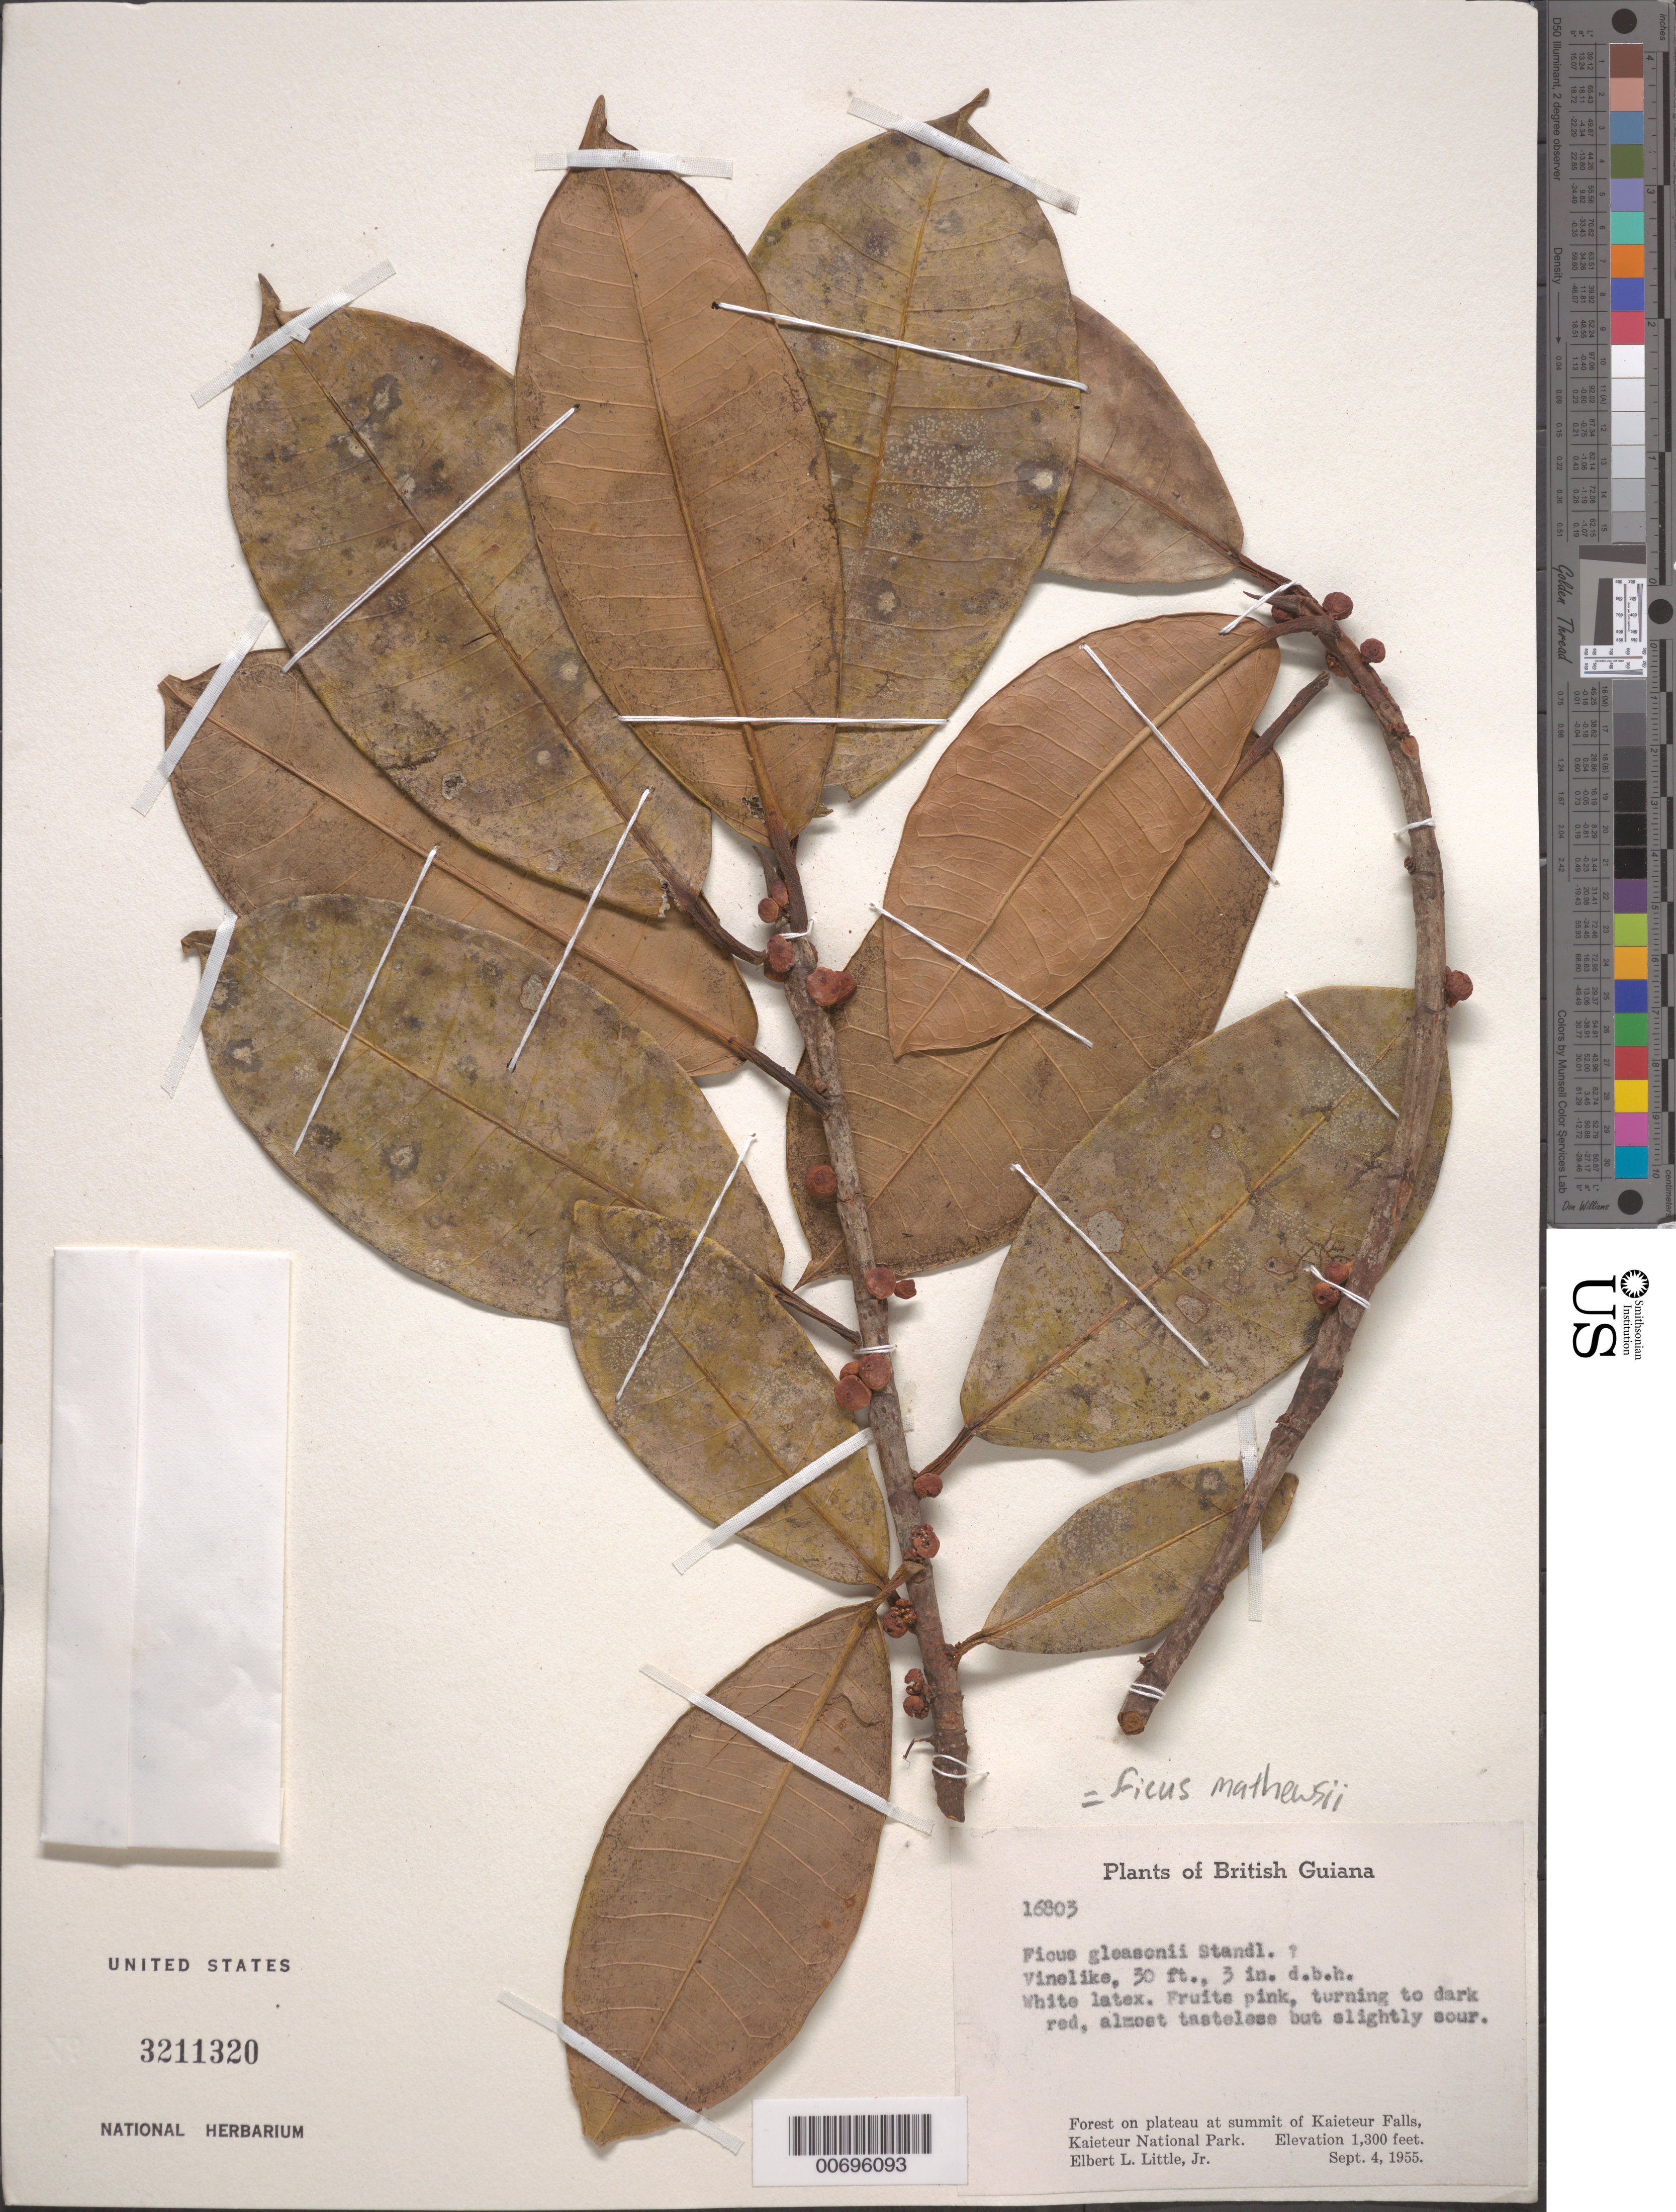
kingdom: Plantae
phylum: Tracheophyta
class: Magnoliopsida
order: Rosales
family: Moraceae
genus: Ficus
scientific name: Ficus gleasonii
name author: Standl.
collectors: E. L. Little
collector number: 16803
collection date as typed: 4-Sep-55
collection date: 1955-09-04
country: Guyana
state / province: Potaro-Siparuni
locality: Kaieteur National Park, Kaieteur Falls, summit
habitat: Forest on plateau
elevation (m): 390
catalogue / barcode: US 3211320